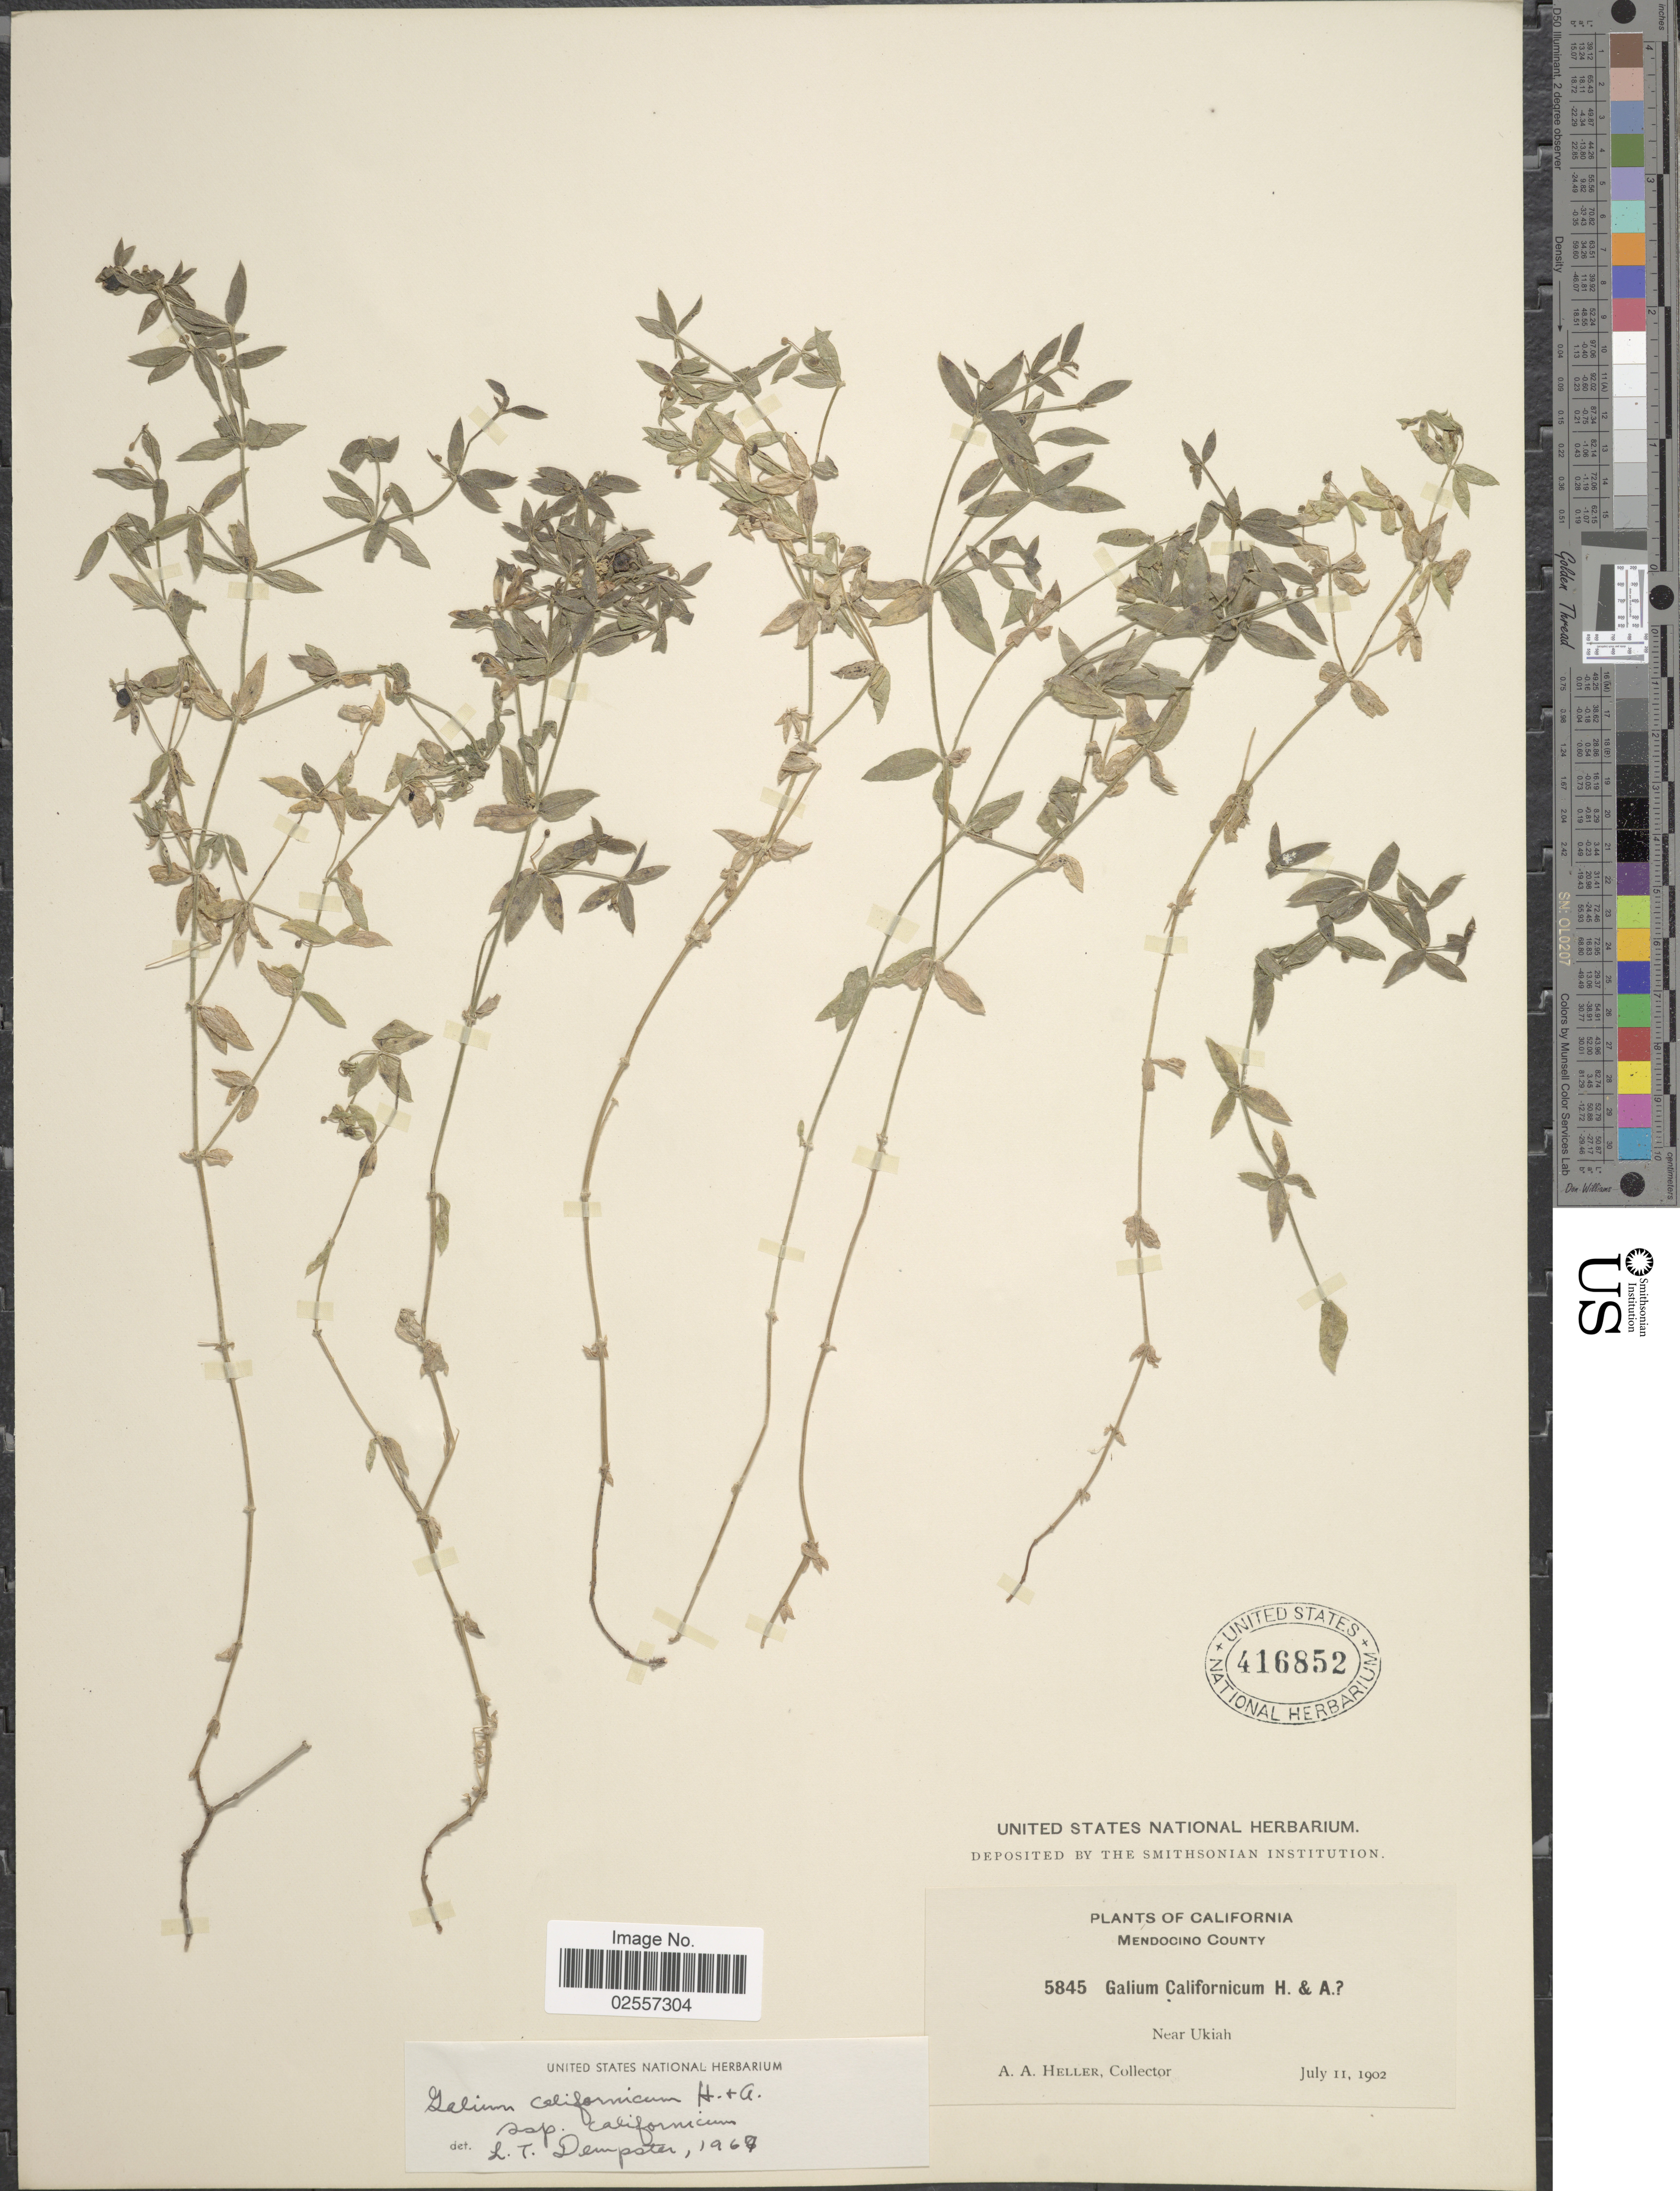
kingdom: Plantae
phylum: Tracheophyta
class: Magnoliopsida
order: Gentianales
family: Rubiaceae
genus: Galium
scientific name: Galium californicum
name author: Hook. & Arn.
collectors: A. A. Heller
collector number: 5845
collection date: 1902-07-11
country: United States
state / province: California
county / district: Mendocino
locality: Mendocino County. Near Ukiah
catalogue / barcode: US 416852